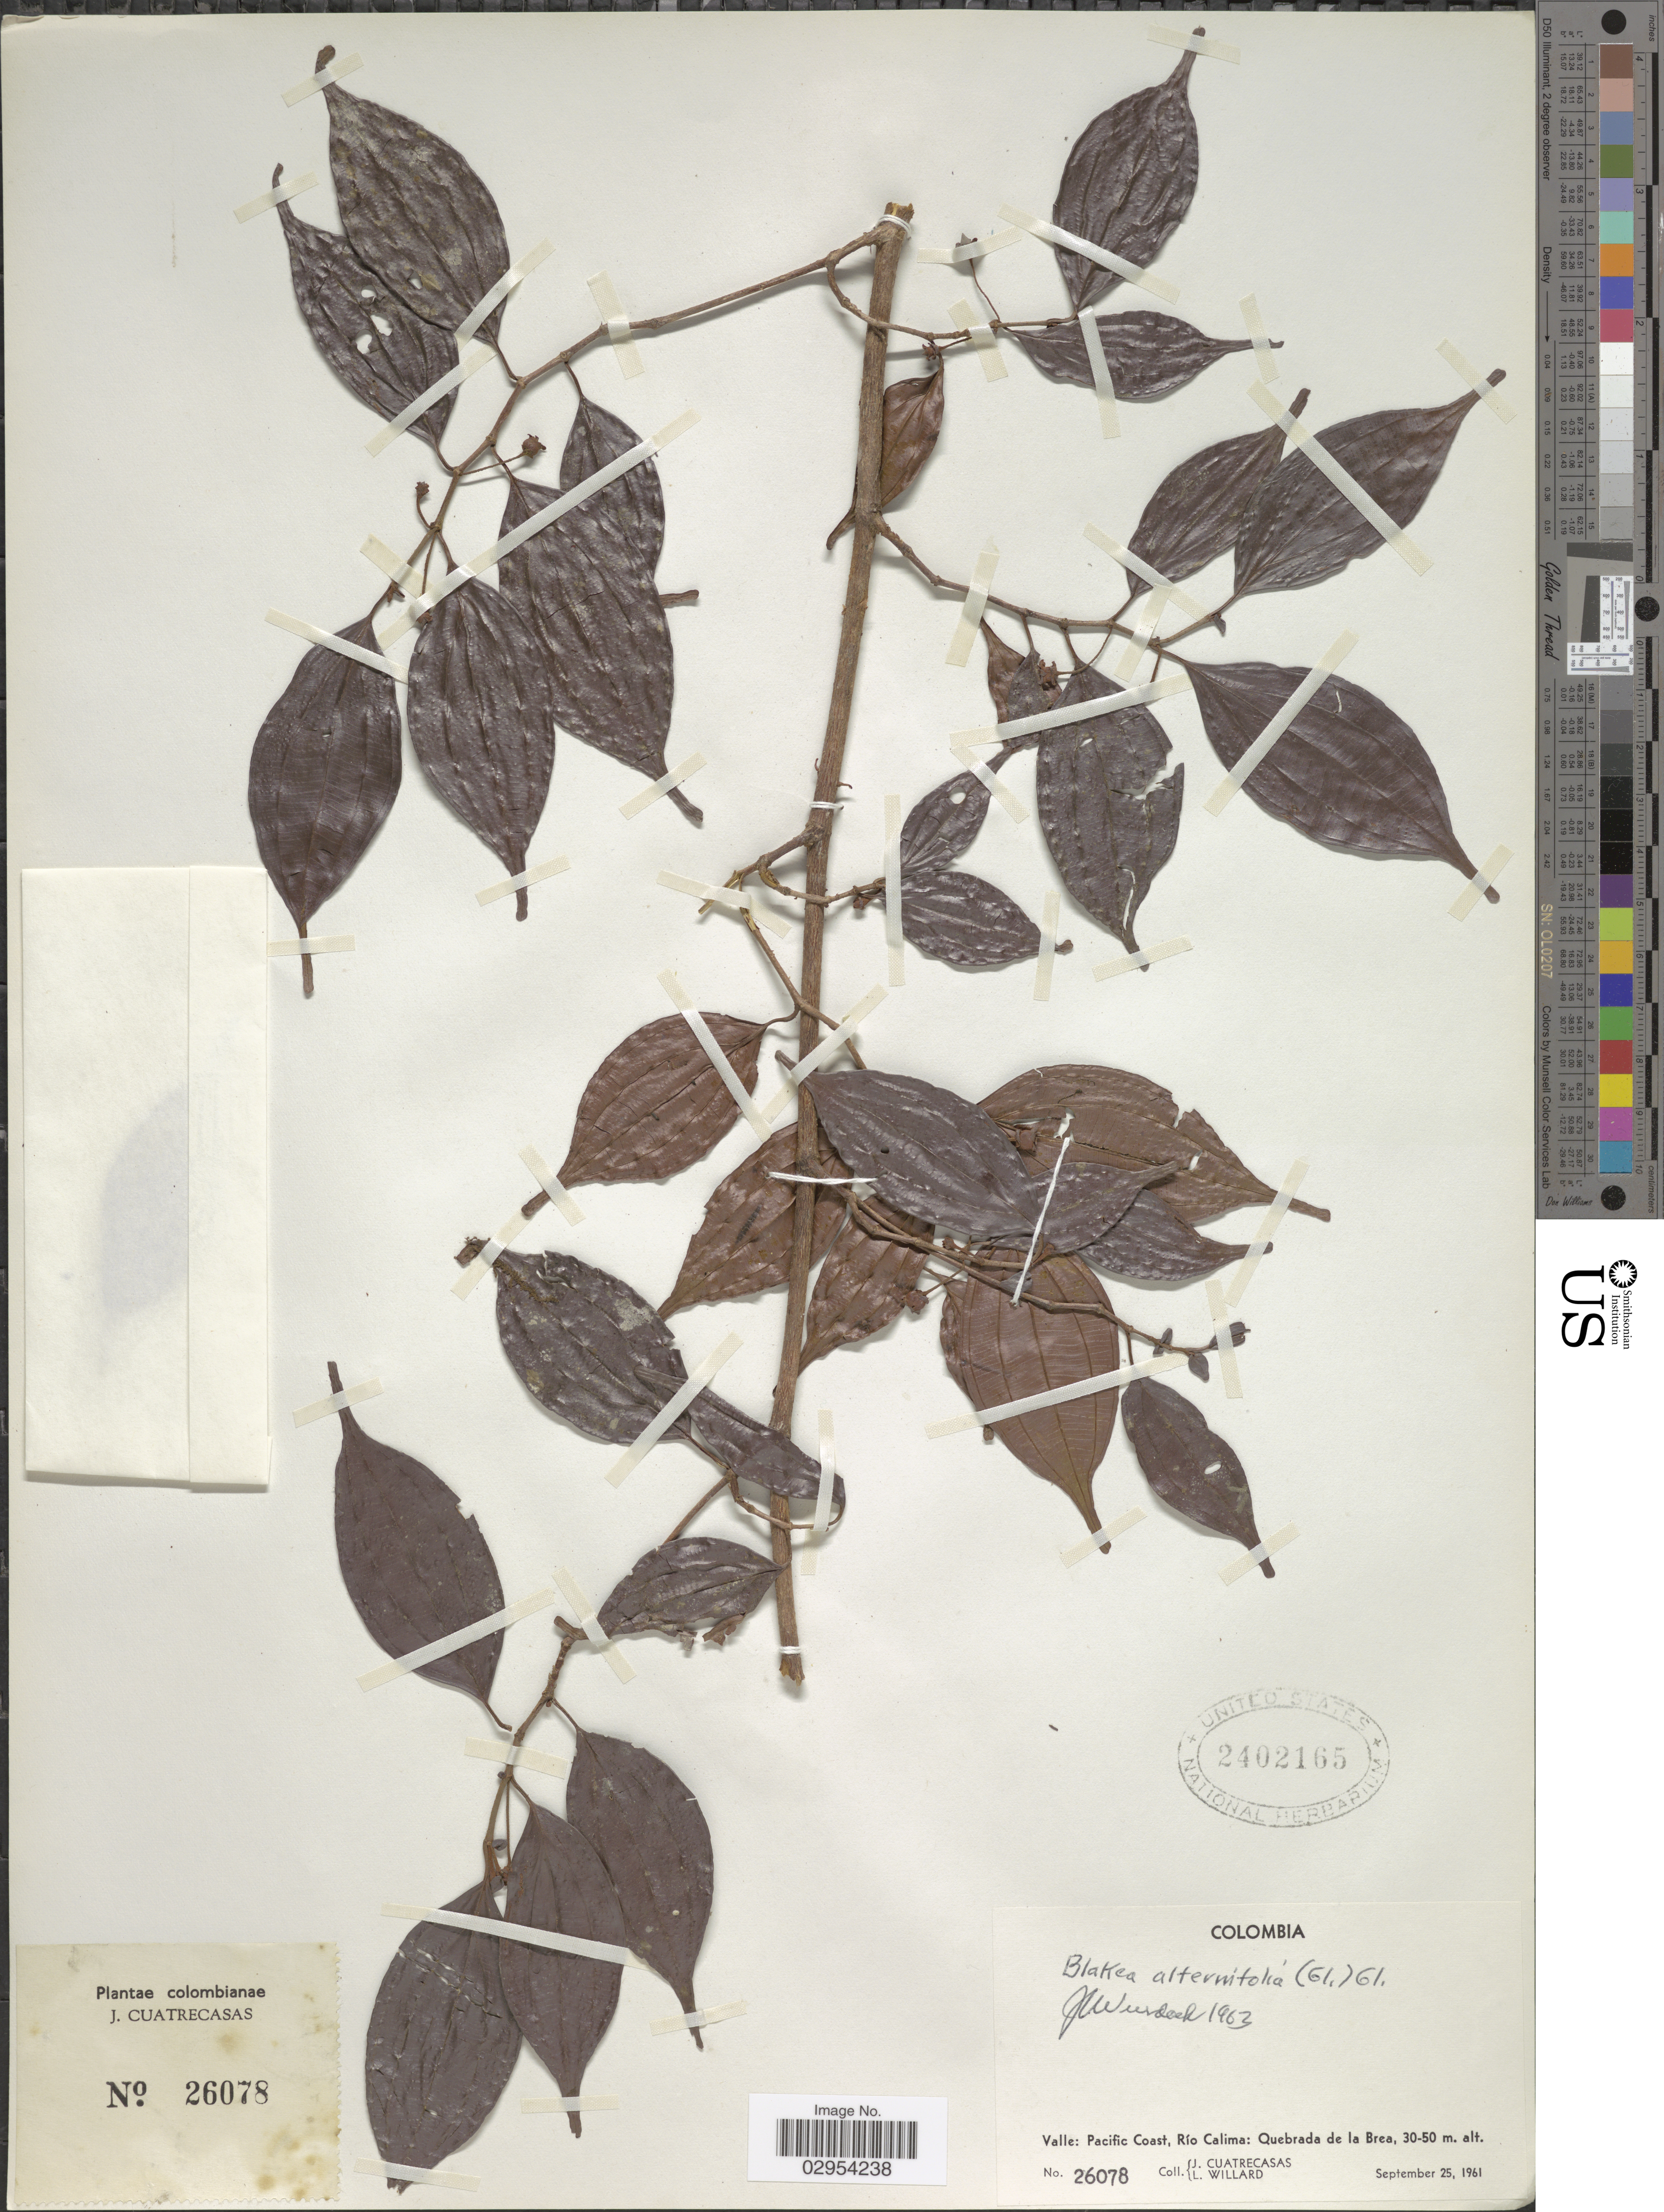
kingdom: Plantae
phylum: Tracheophyta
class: Magnoliopsida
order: Myrtales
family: Melastomataceae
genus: Topobea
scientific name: Topobea reducta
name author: Gleason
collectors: J. Cuatrecasas & L. Willard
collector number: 26078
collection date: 1961-09-25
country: Colombia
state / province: Valle del Cauca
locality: Valle: Pacific Coast, Río Calima: Quebrada de la Brea.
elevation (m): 30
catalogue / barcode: US 2402165